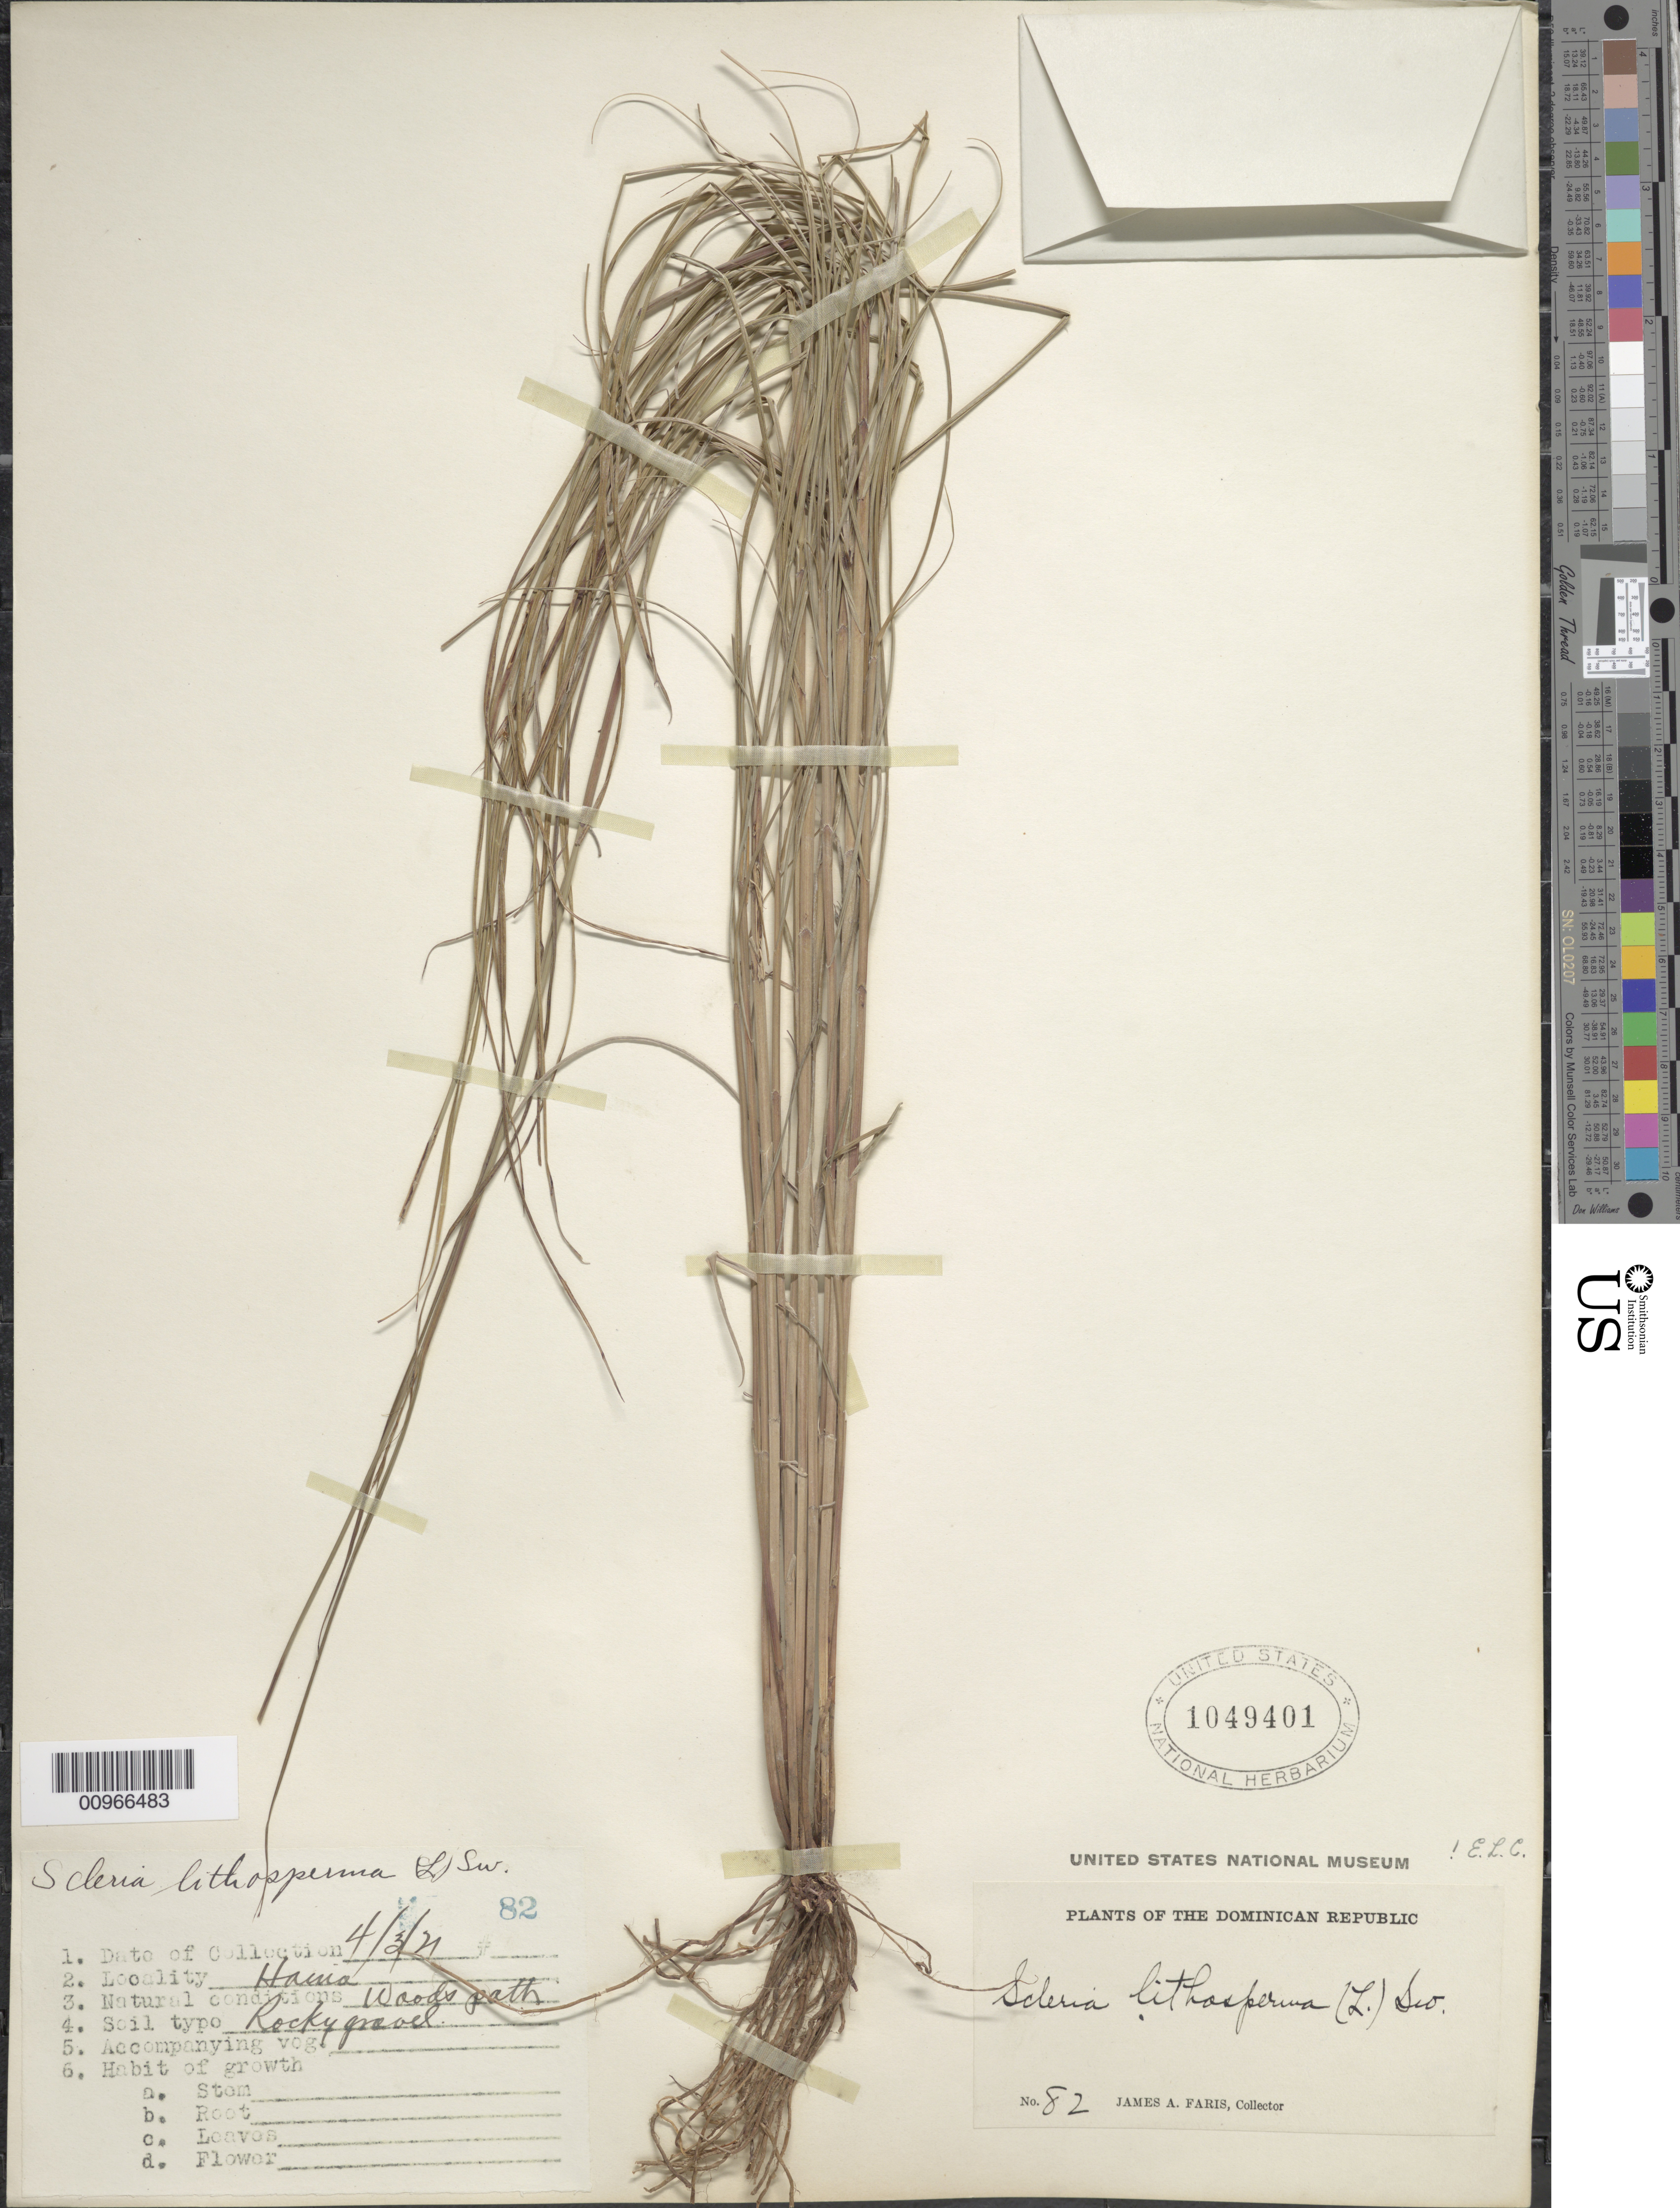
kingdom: Plantae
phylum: Tracheophyta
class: Liliopsida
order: Poales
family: Cyperaceae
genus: Scleria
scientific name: Scleria lithosperma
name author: (L.) Sw.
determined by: Core, E. L.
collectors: J. Faris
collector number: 82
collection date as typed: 04 Mar 1921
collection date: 1921-03-04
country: Dominican Republic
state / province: San Cristóbal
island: Hispaniola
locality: Haina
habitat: Rocky ground, woods path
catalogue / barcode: US 1049401